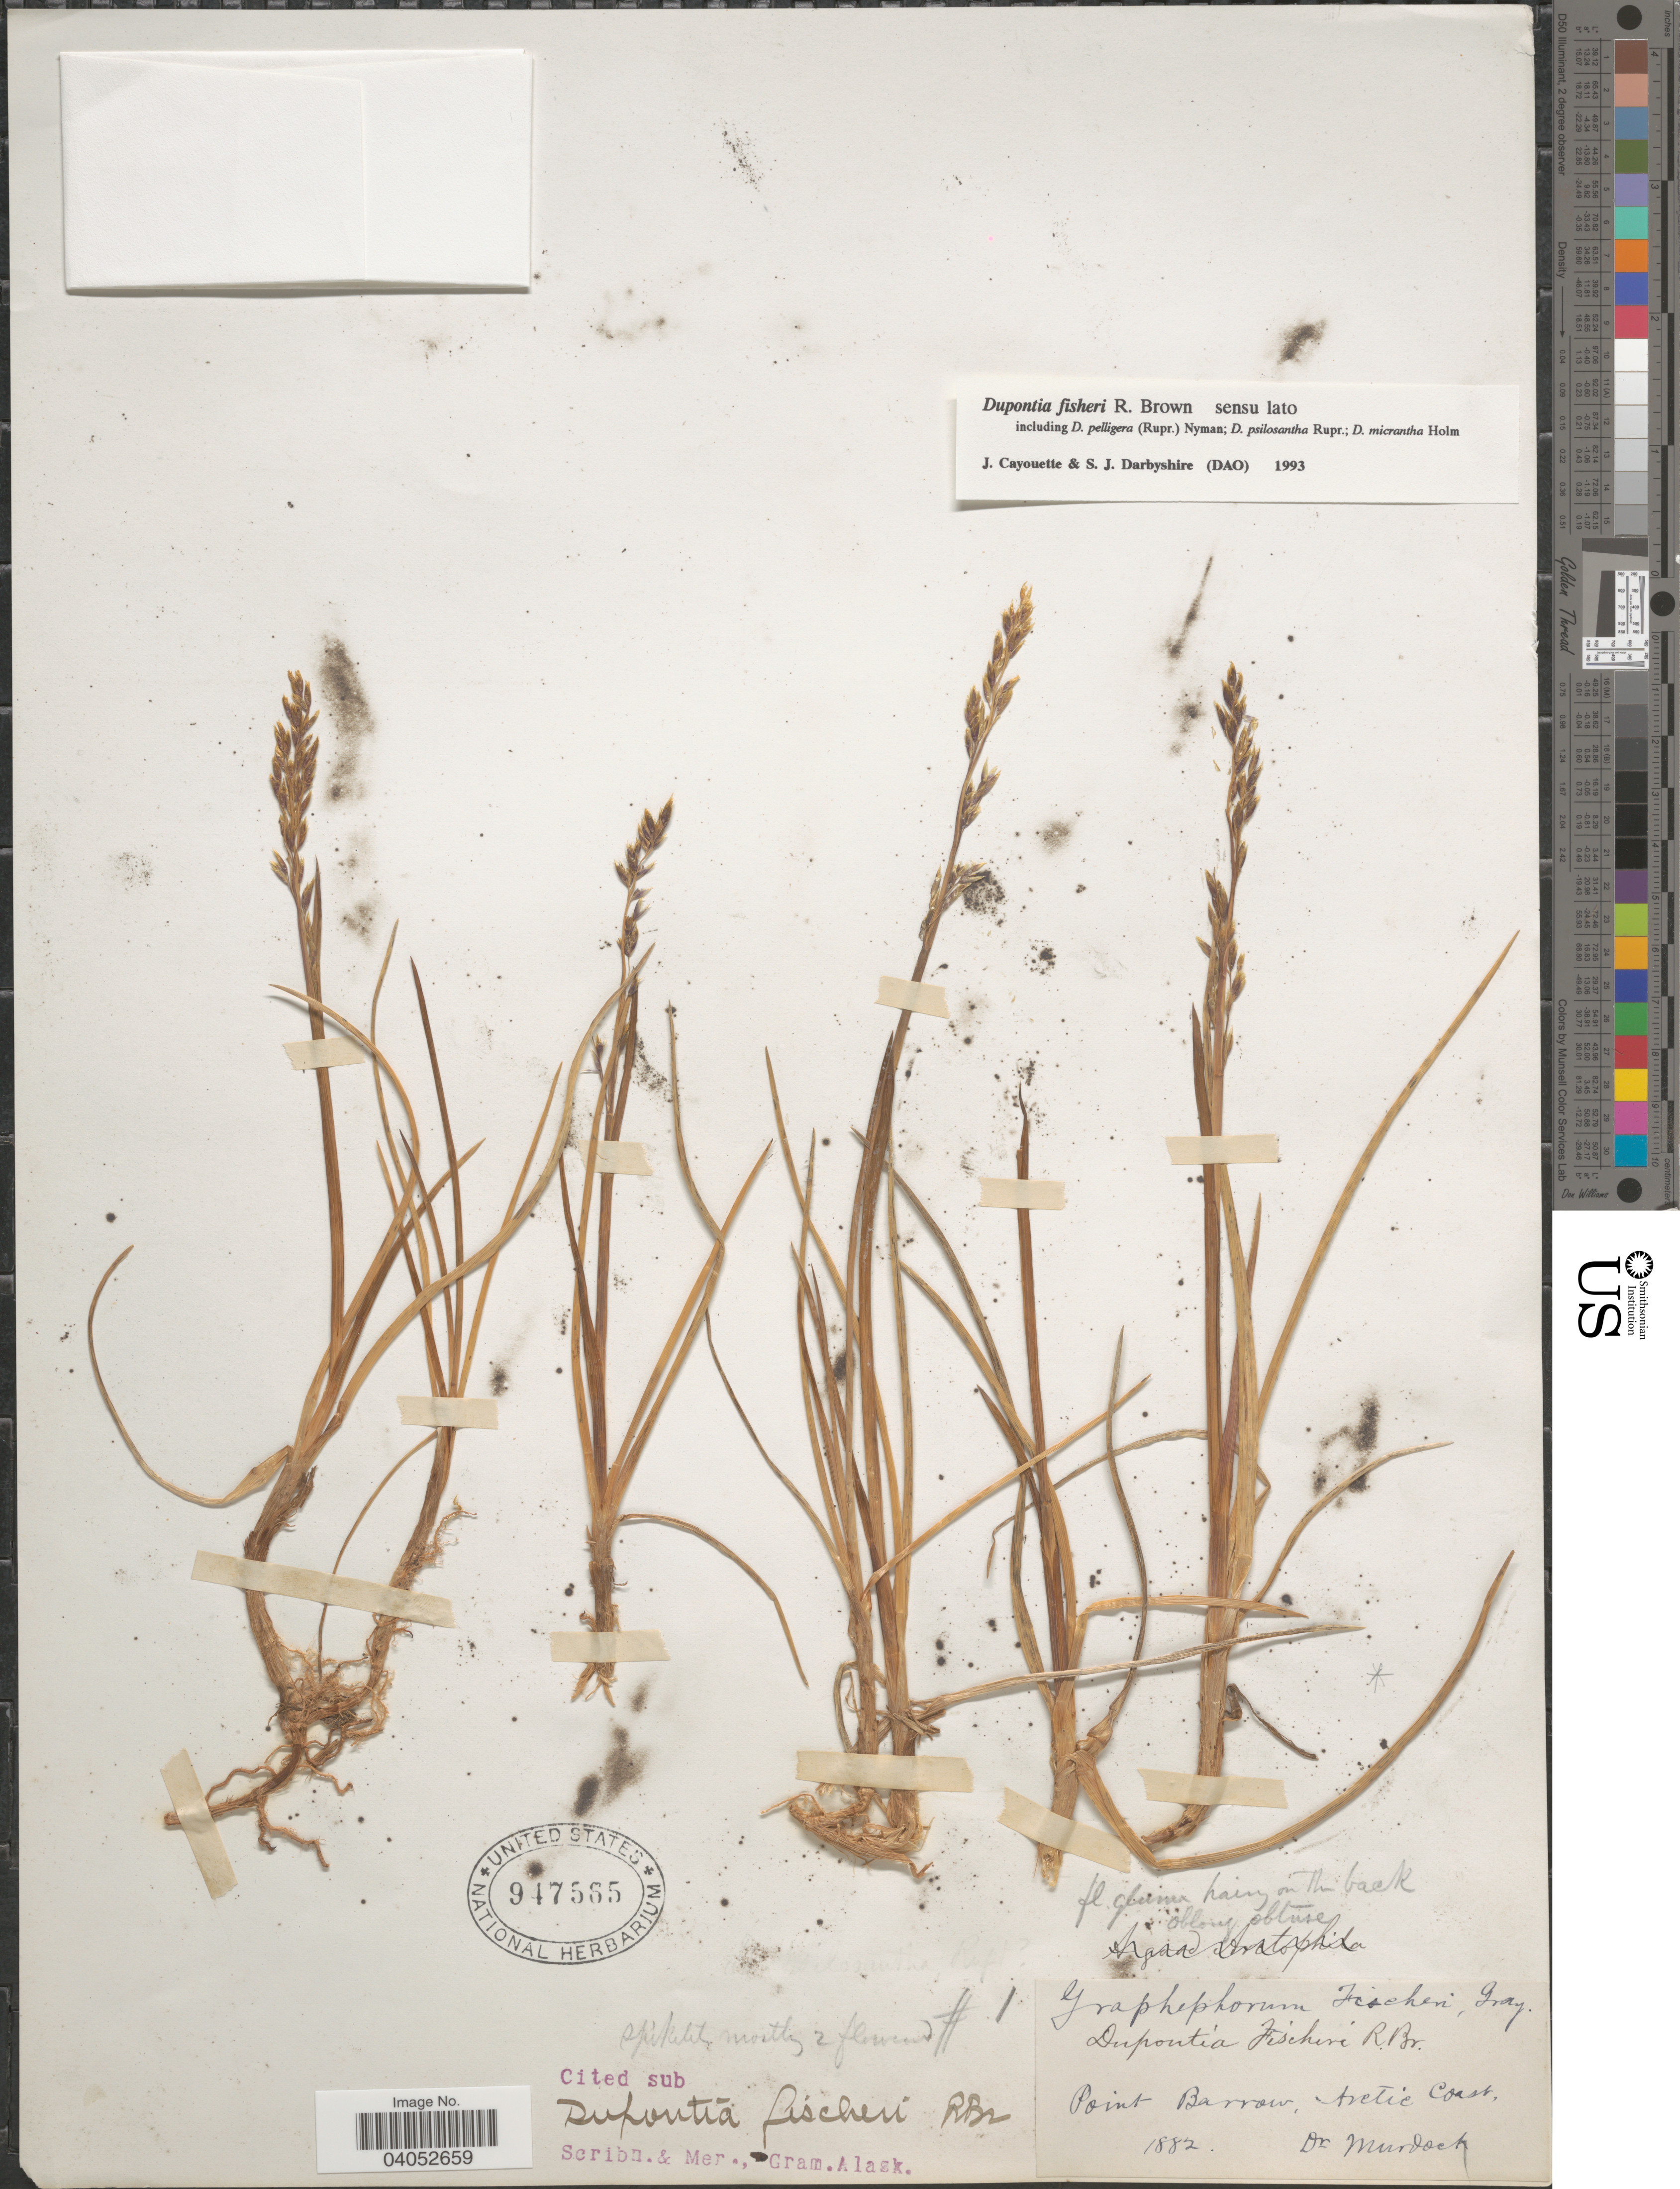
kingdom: Plantae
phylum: Tracheophyta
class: Liliopsida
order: Poales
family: Poaceae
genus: Dupontia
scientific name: Dupontia micrantha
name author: Holm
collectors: -. Murdock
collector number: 1?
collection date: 1882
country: United States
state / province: Alaska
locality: Point Barrow. Arctic Coast.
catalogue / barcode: US 947565